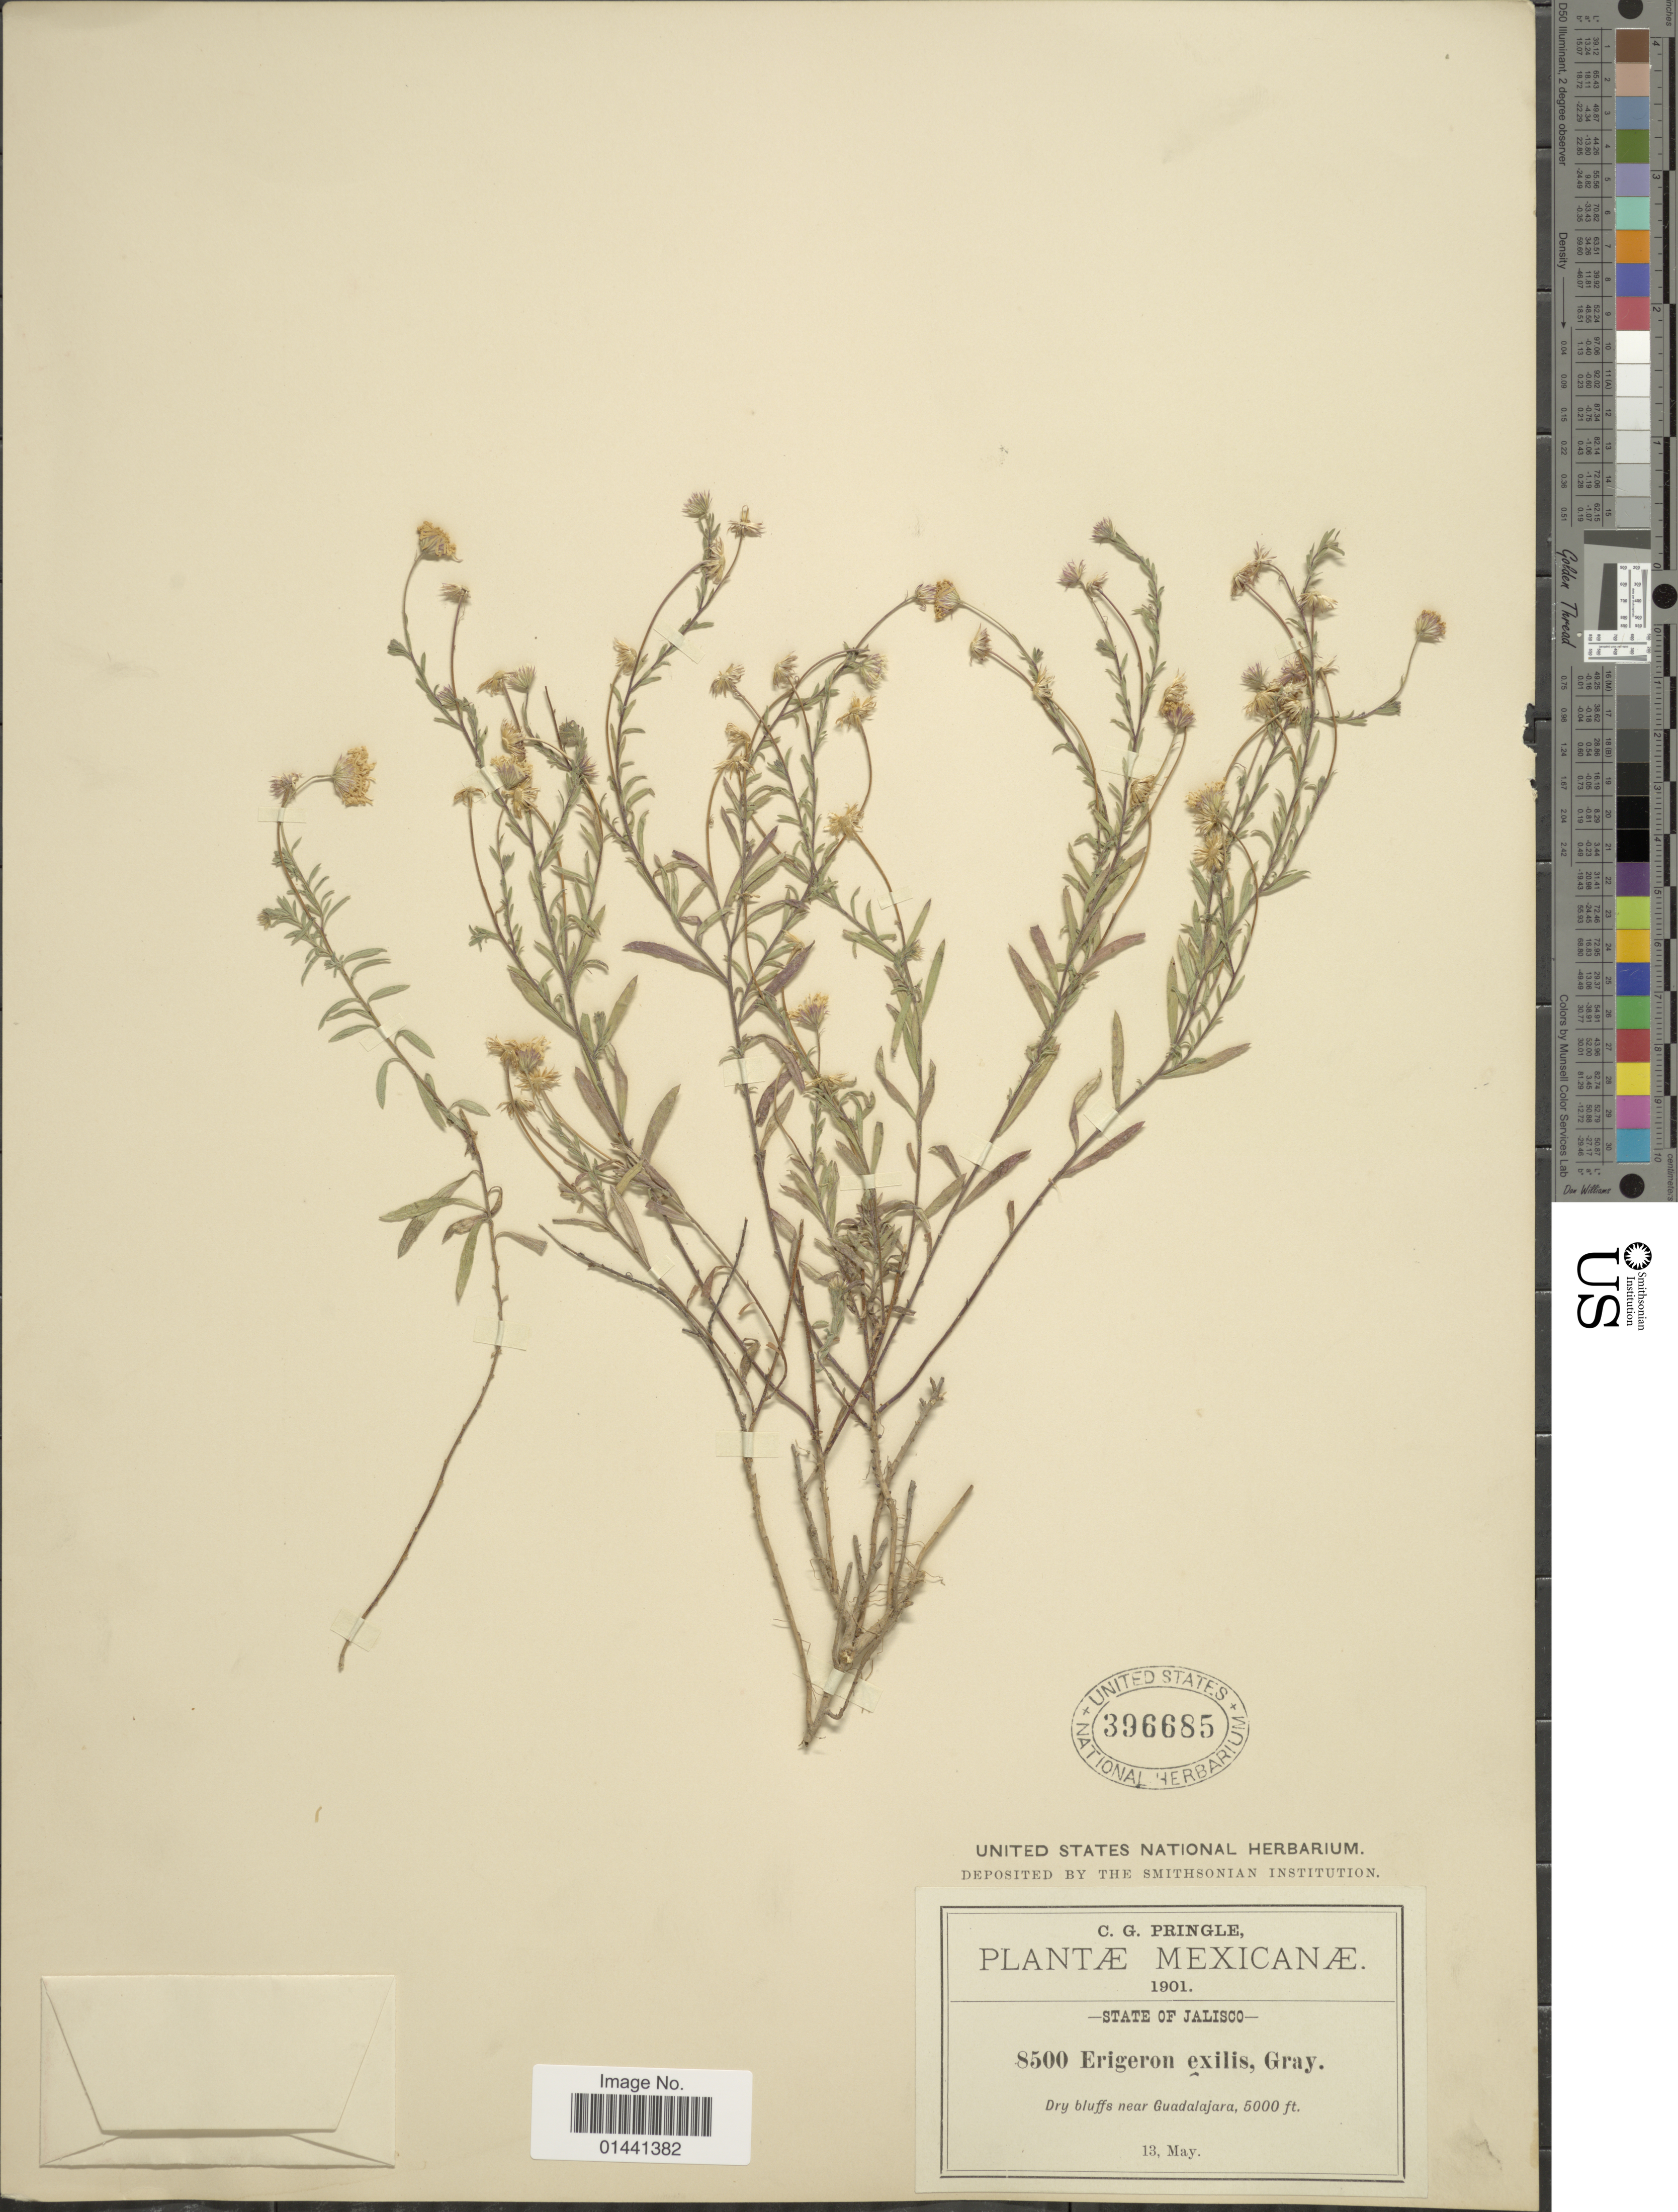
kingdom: Plantae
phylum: Tracheophyta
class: Magnoliopsida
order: Asterales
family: Asteraceae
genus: Erigeron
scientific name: Erigeron exilis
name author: A. Gray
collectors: C. G. Pringle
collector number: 8500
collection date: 1901-05-13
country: Mexico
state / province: Jalisco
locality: Dry bluffs near Guadalajara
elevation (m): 1524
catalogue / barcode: US 396685